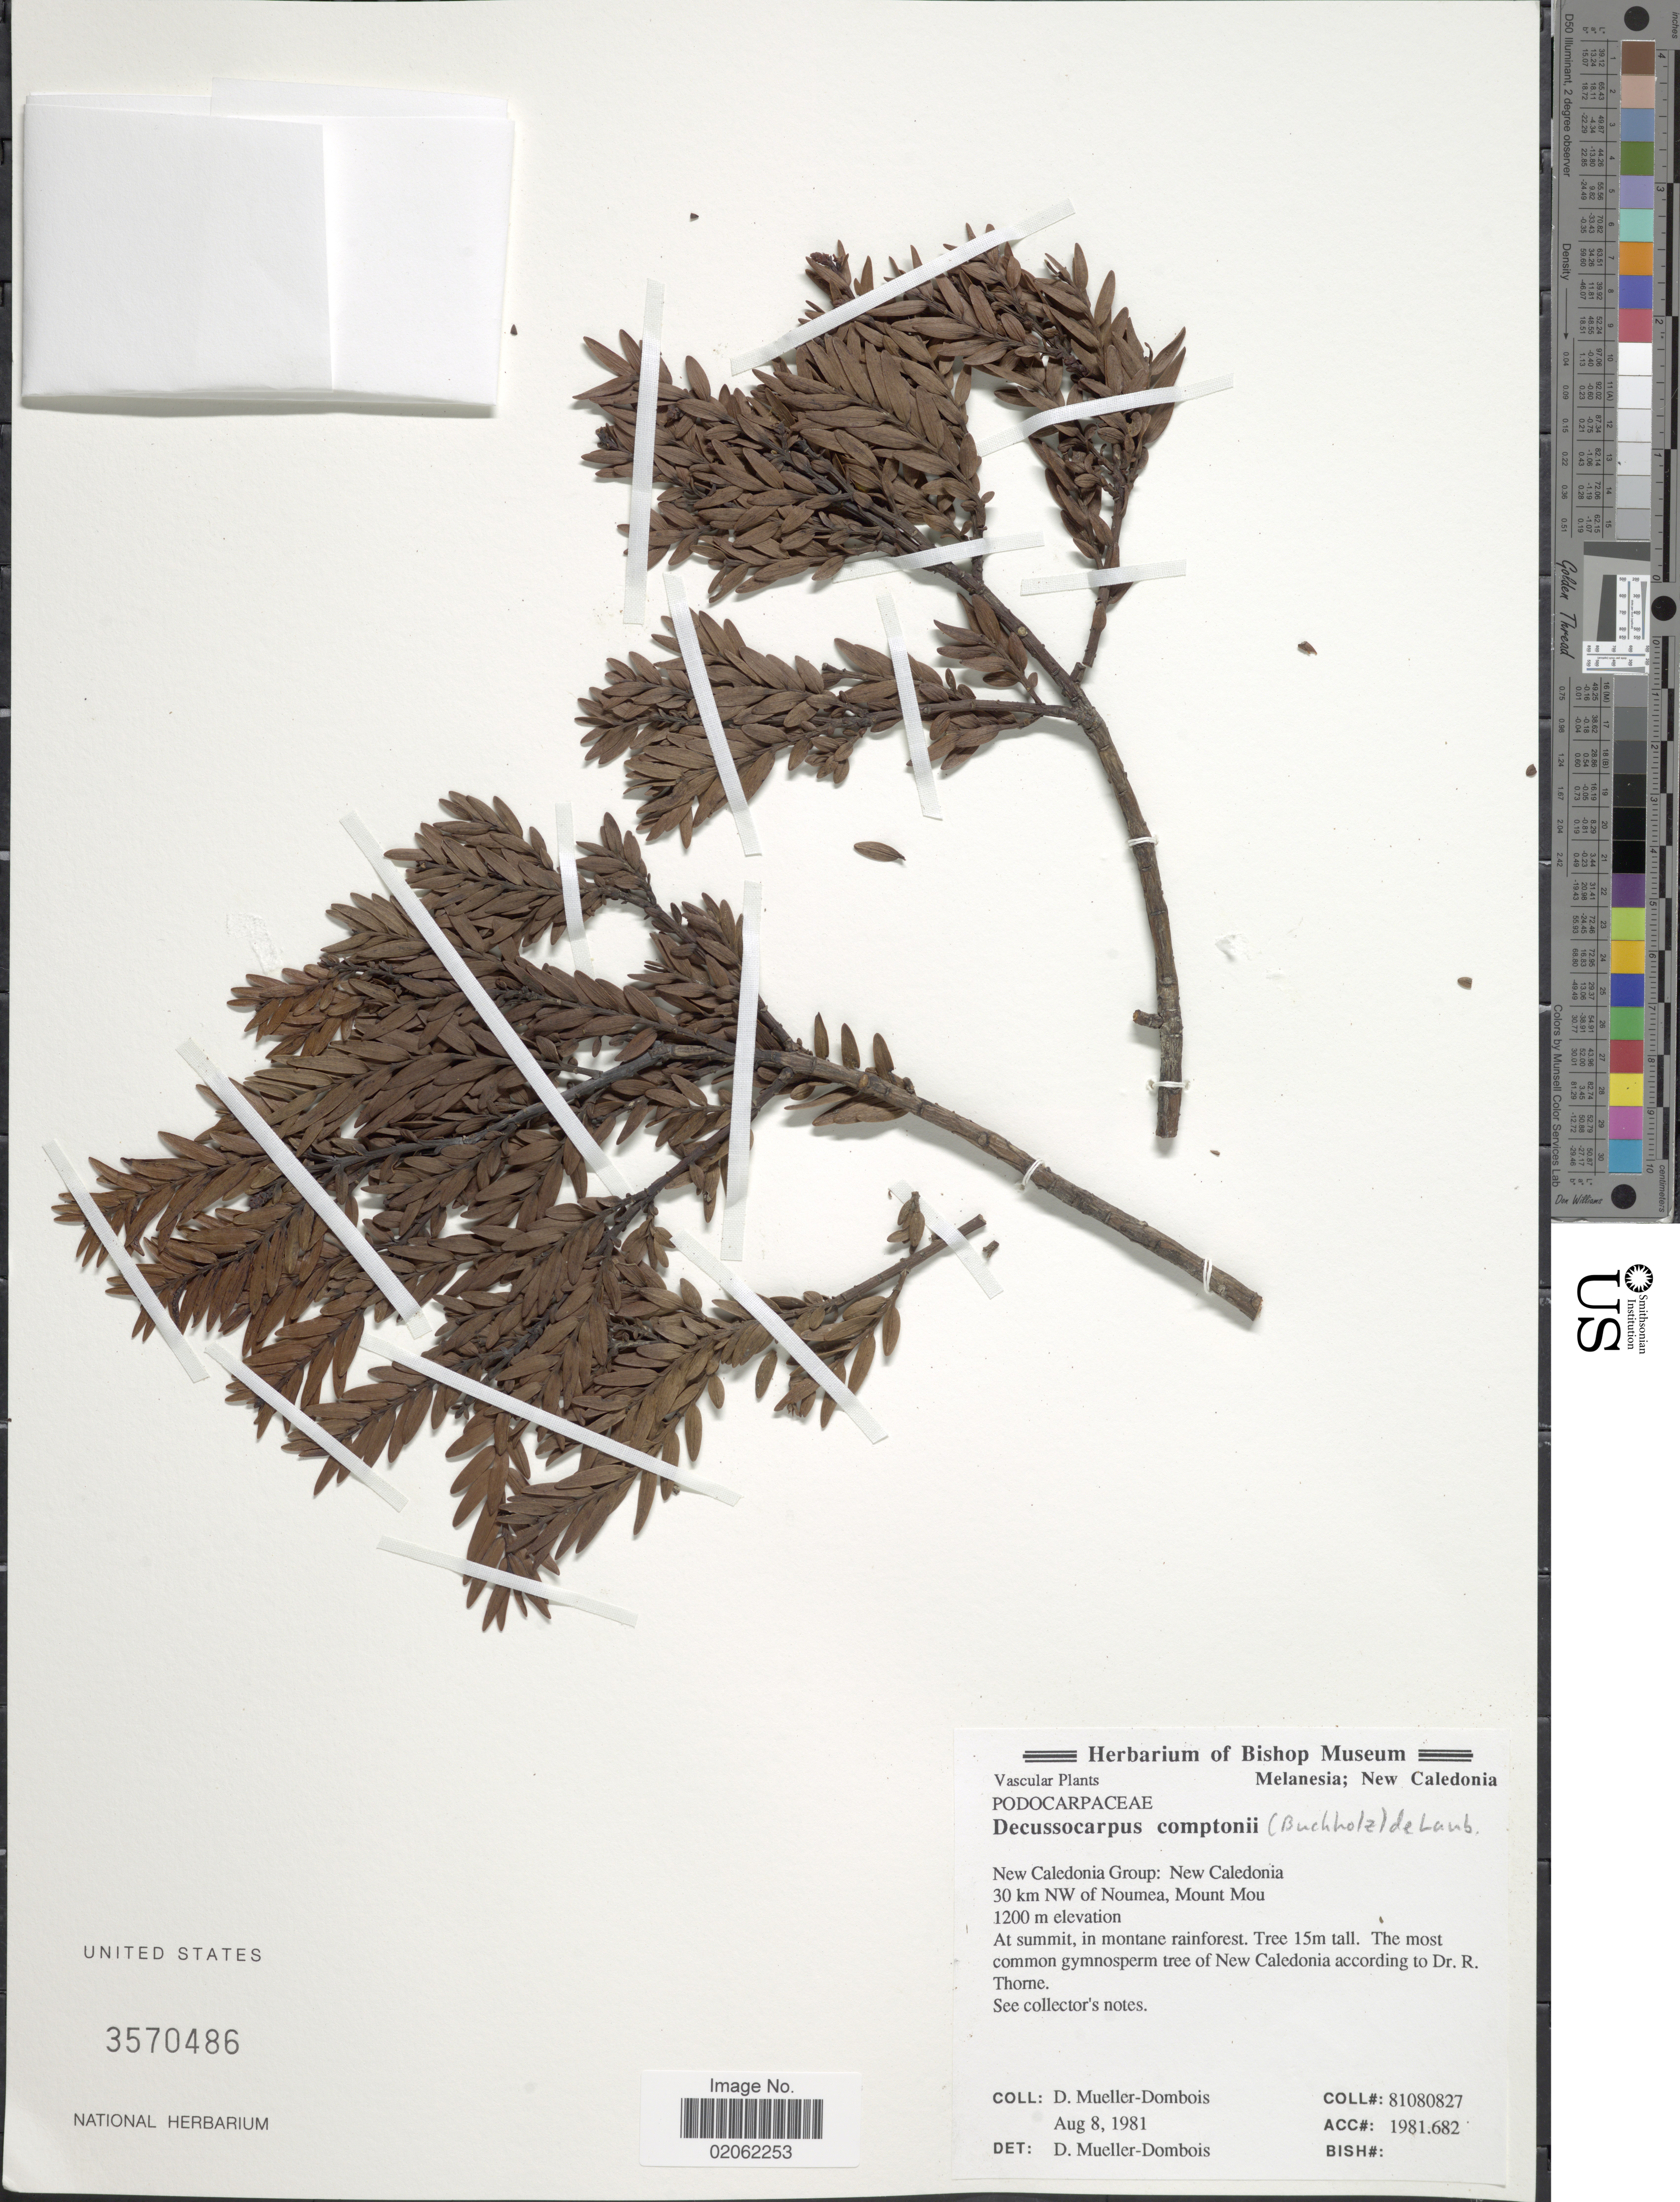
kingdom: Plantae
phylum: Tracheophyta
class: Pinopsida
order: Pinales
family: Podocarpaceae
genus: Decussocarpus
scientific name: Decussocarpus comptonii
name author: (J. Buchholz) de Laub.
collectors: D. Mueller-Dombois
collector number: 81080827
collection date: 1981-08-08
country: New Caledonia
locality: New Caledonia group: 30 km NW of Noumea, Mount Mou, At summit, in montane rainforest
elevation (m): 1200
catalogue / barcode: US 3570486